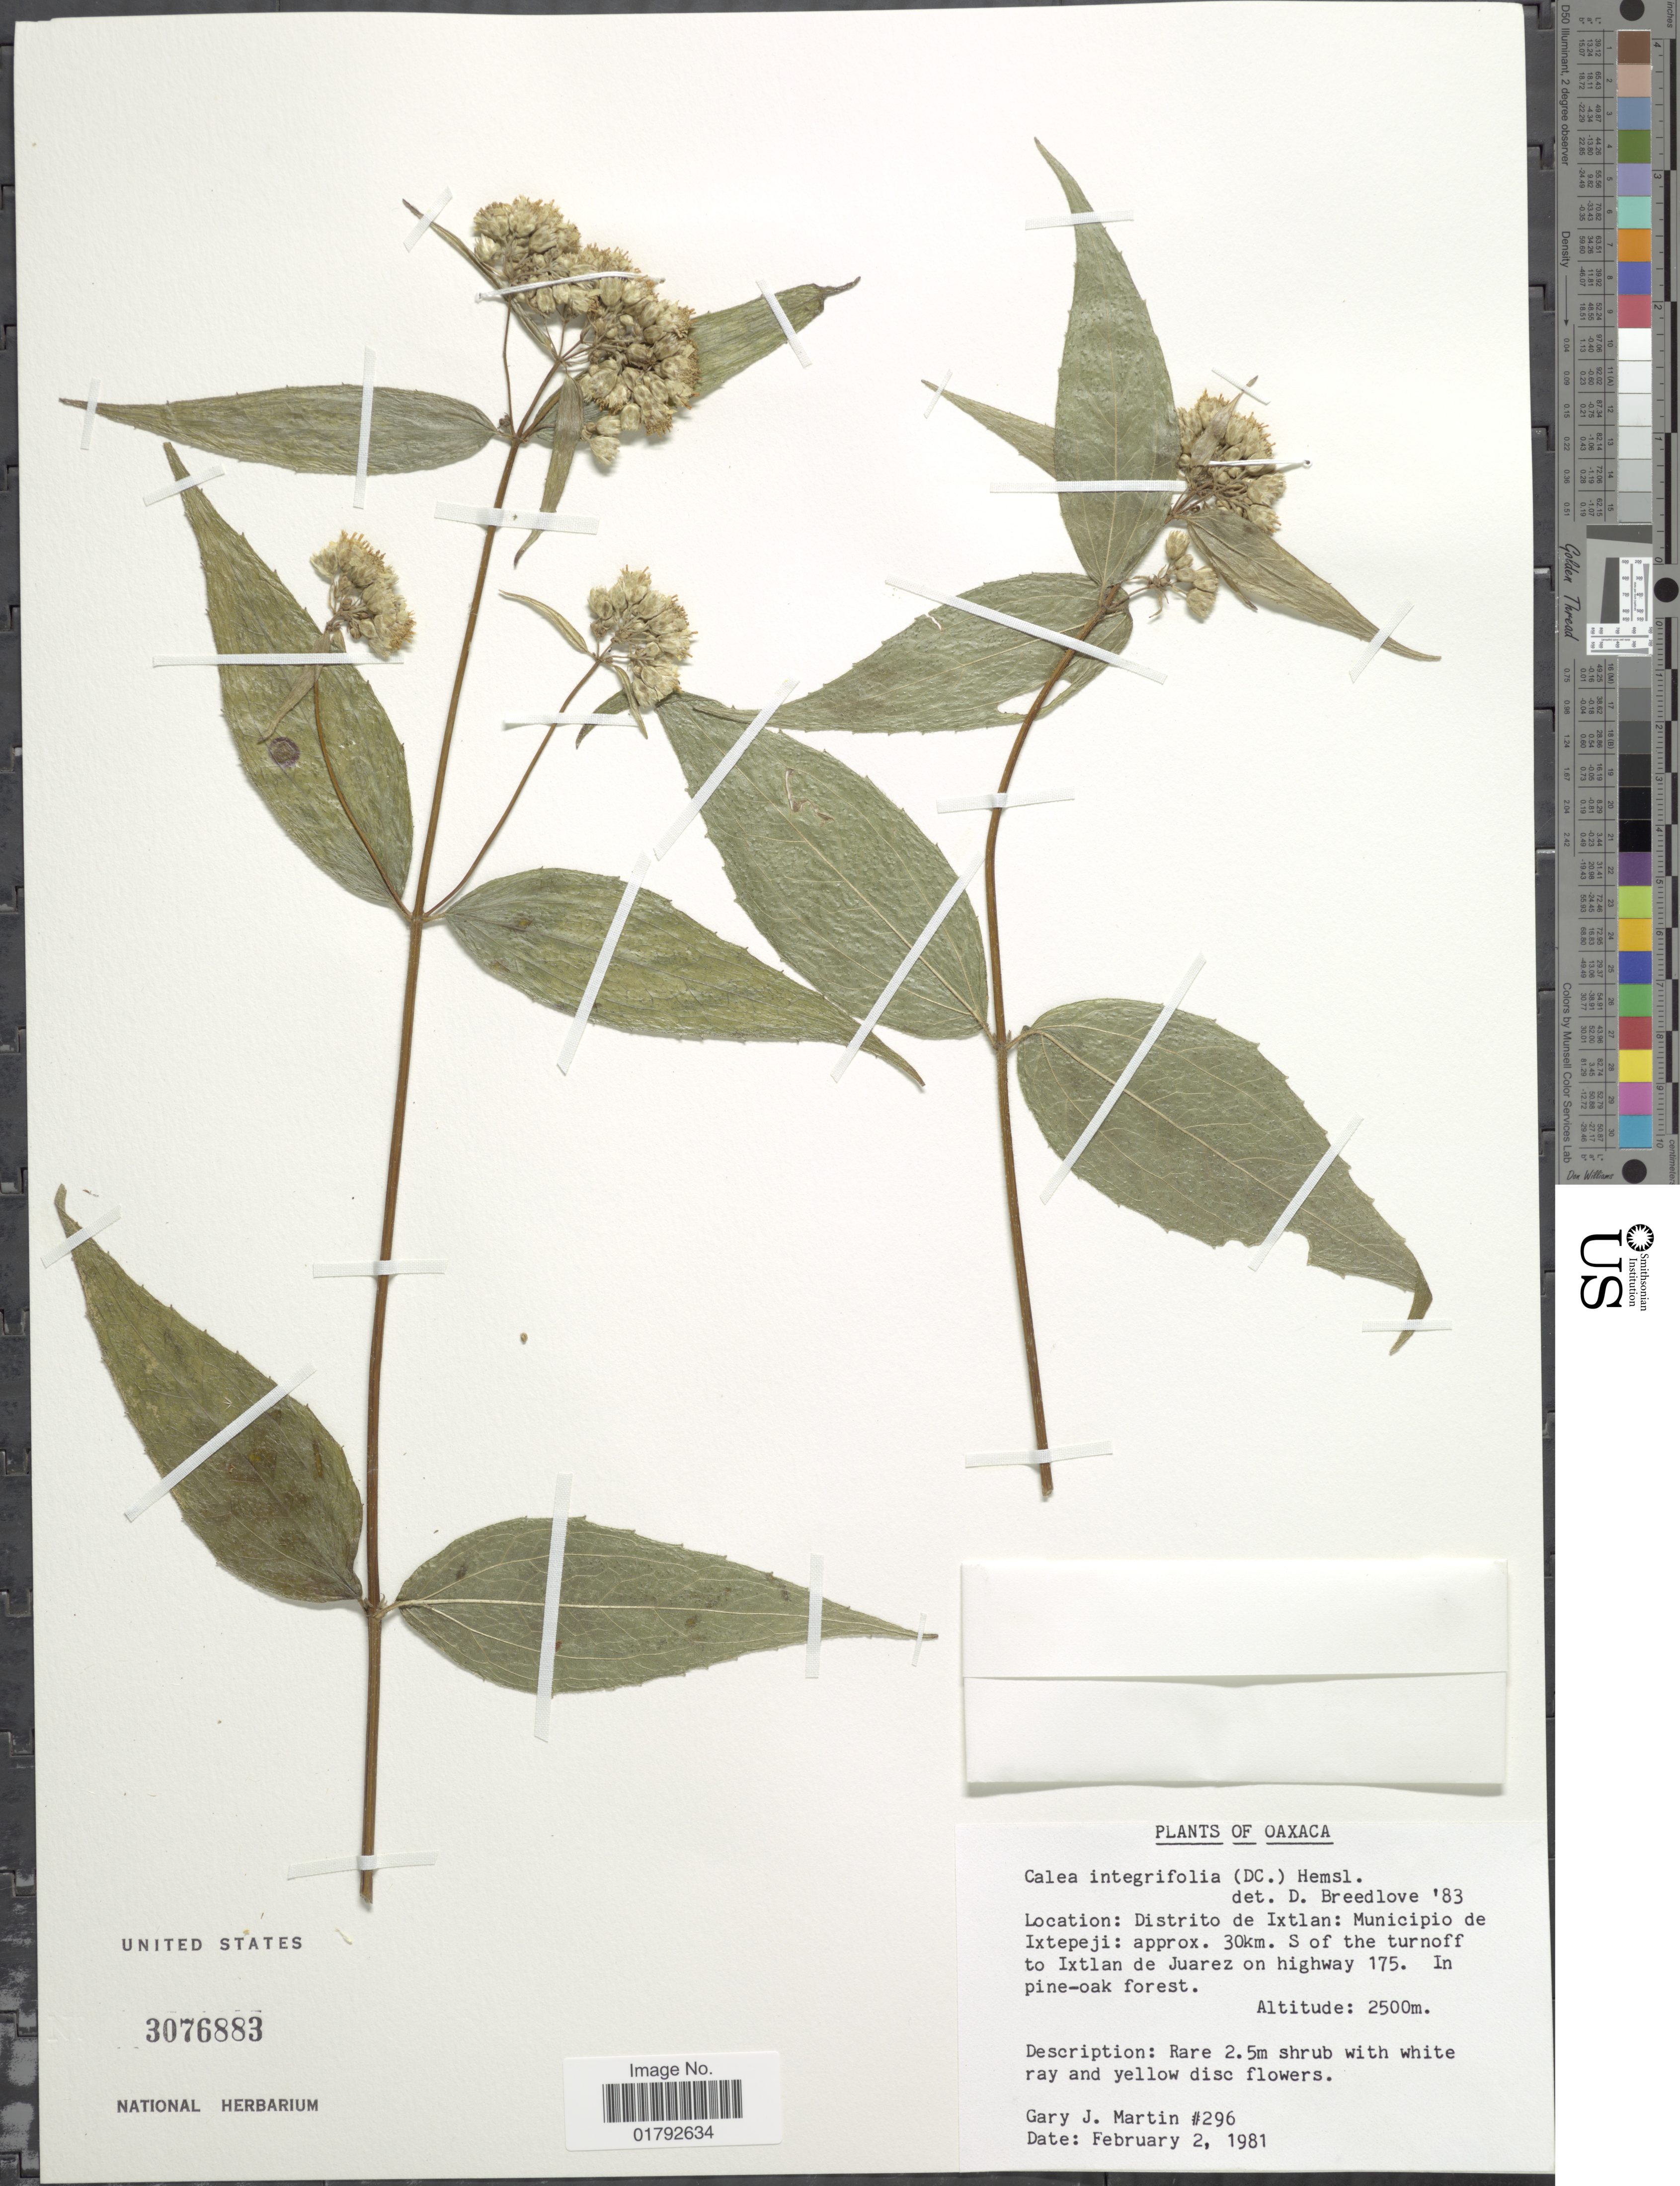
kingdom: Plantae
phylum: Tracheophyta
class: Magnoliopsida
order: Asterales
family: Asteraceae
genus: Alloispermum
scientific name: Alloispermum integrifolium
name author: (DC.) H. Rob.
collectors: G. J. Martin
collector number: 296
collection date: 1981-02-02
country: Mexico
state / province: Oaxaca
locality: Oaxaca, Distrito de Ixtlan: Municipio de Ixtepeji: approx. 30 km. S of the turnoff to Ixtlan de Juarez on highway 175.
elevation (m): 2500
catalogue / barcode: US 3076883